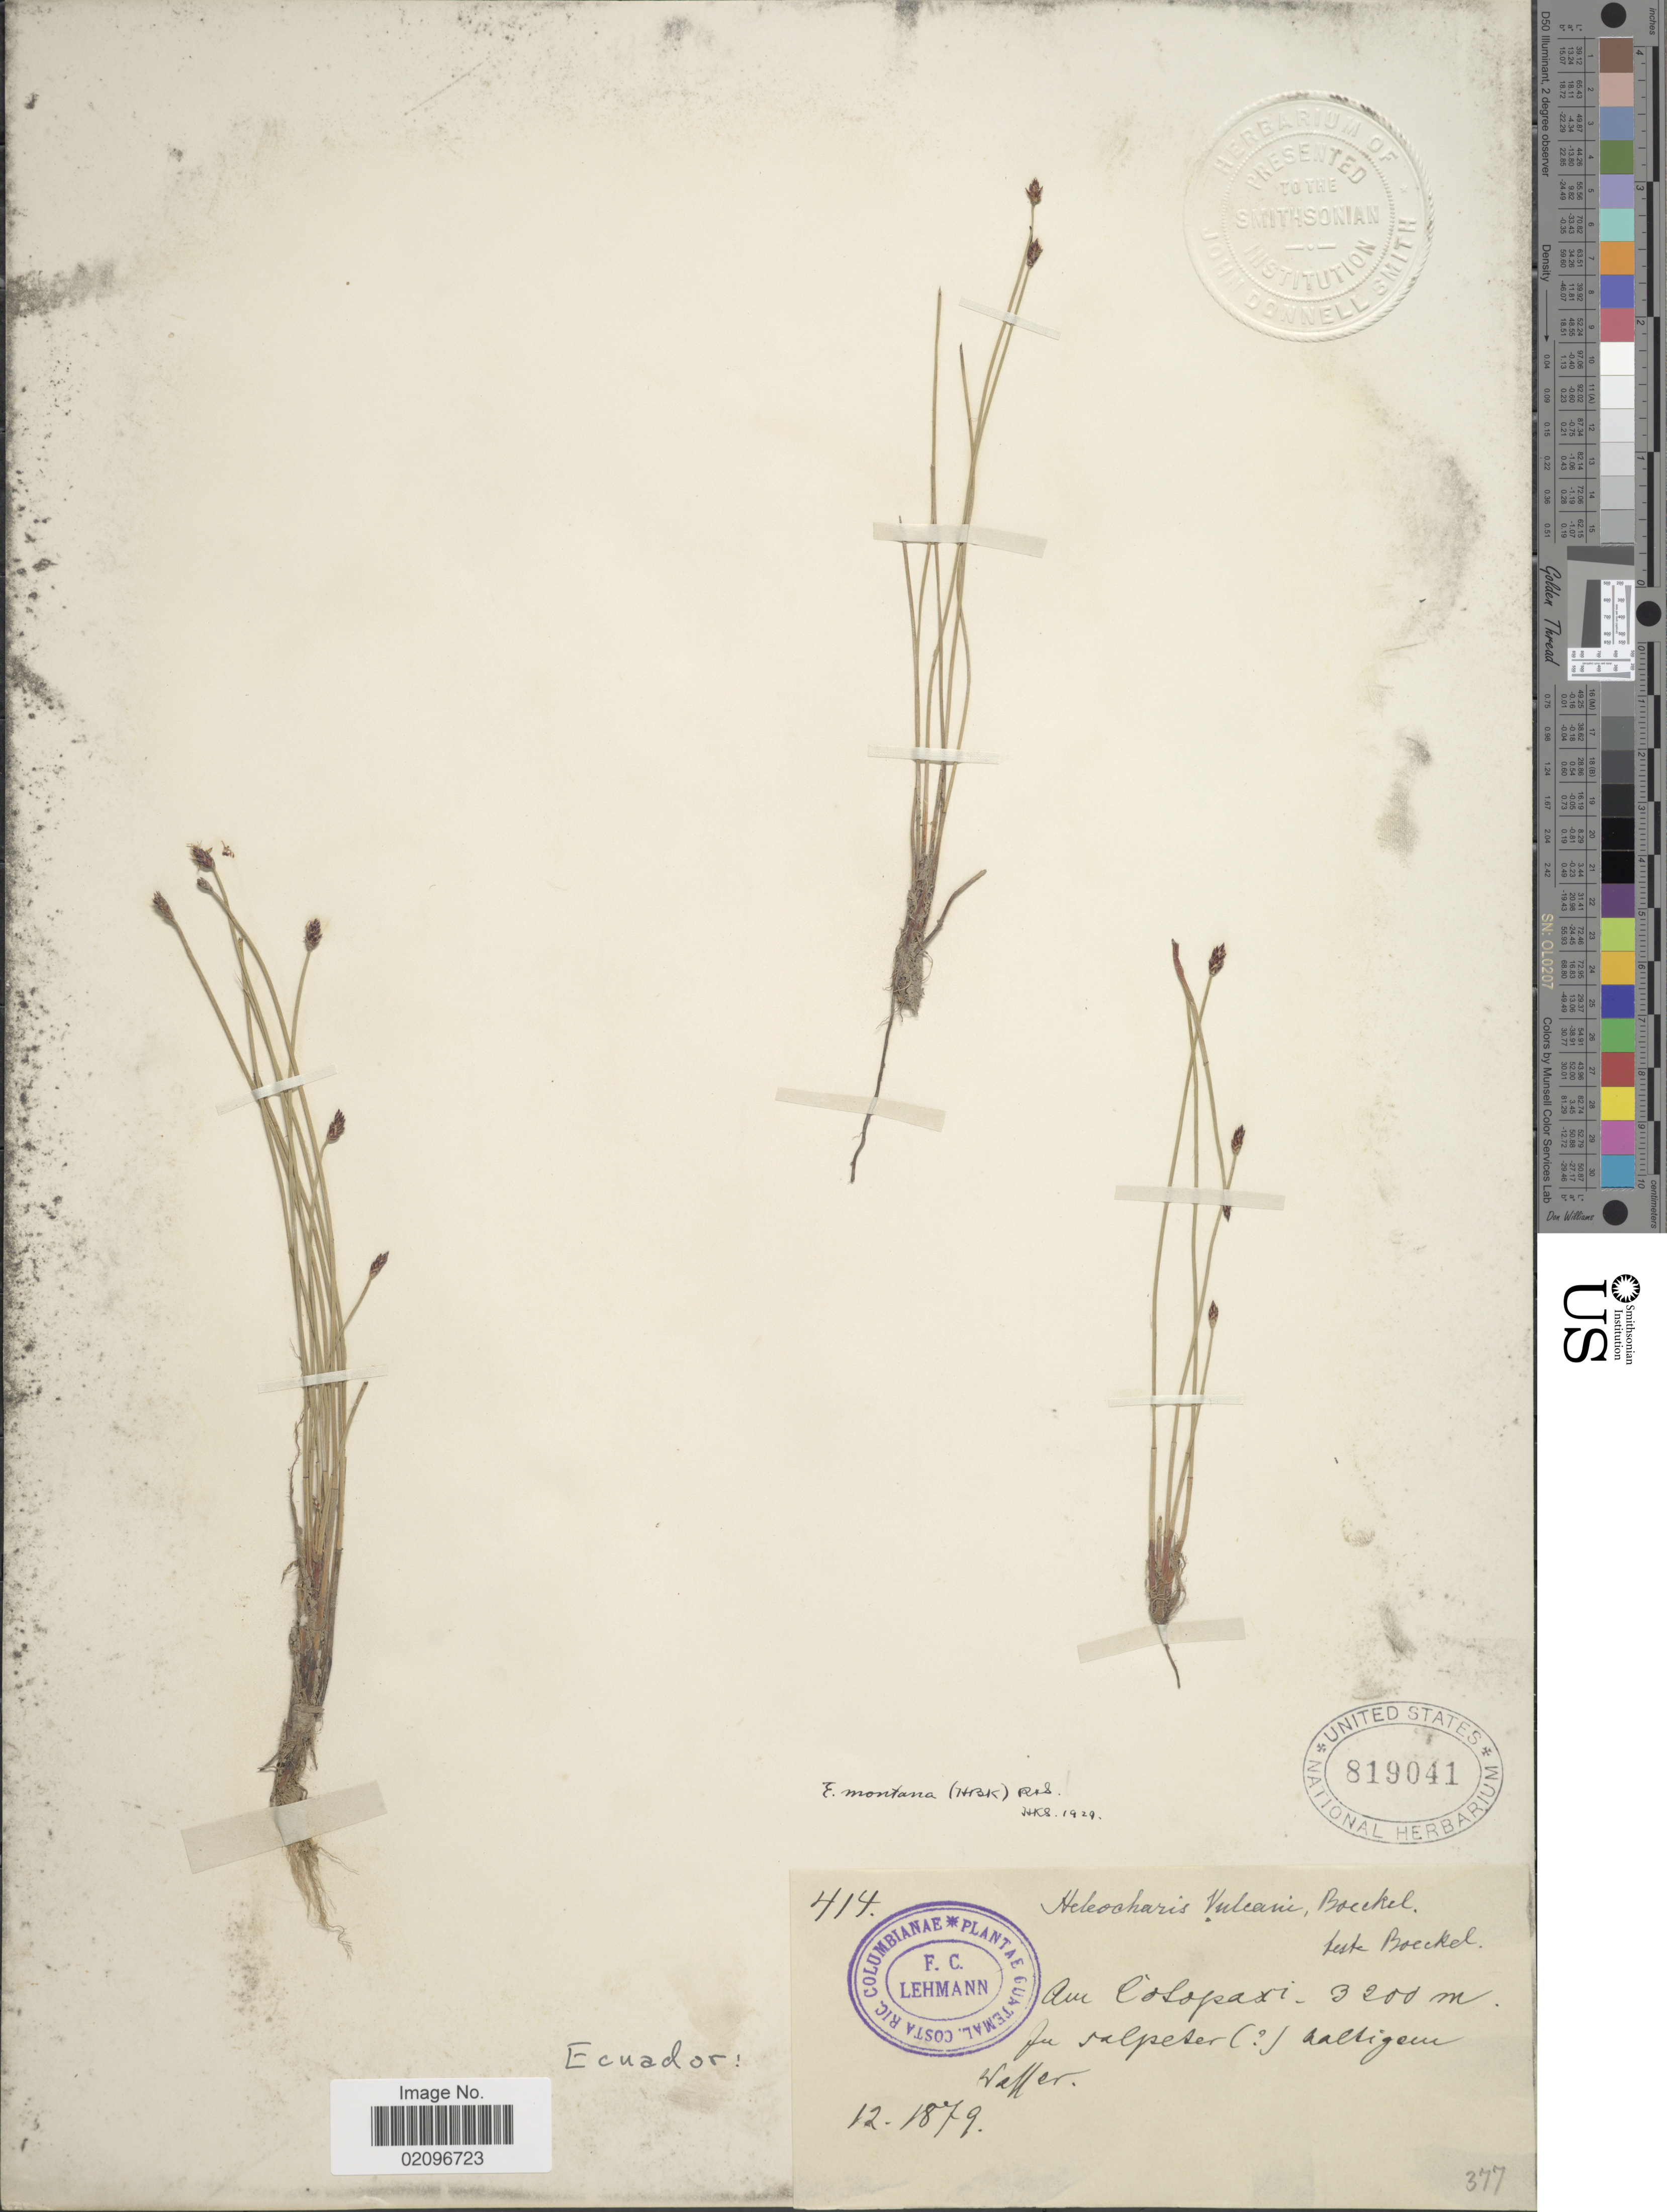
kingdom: Plantae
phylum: Tracheophyta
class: Liliopsida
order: Poales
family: Cyperaceae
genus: Eleocharis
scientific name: Eleocharis montana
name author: (Kunth) Roem. & Schult.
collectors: F. C. Lehmann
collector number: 414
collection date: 1879-12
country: Ecuador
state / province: Cotopaxi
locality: Am Cotopaxi, In salpeter saltigem Waller. [interpreted]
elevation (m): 3200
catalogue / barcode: US 819041